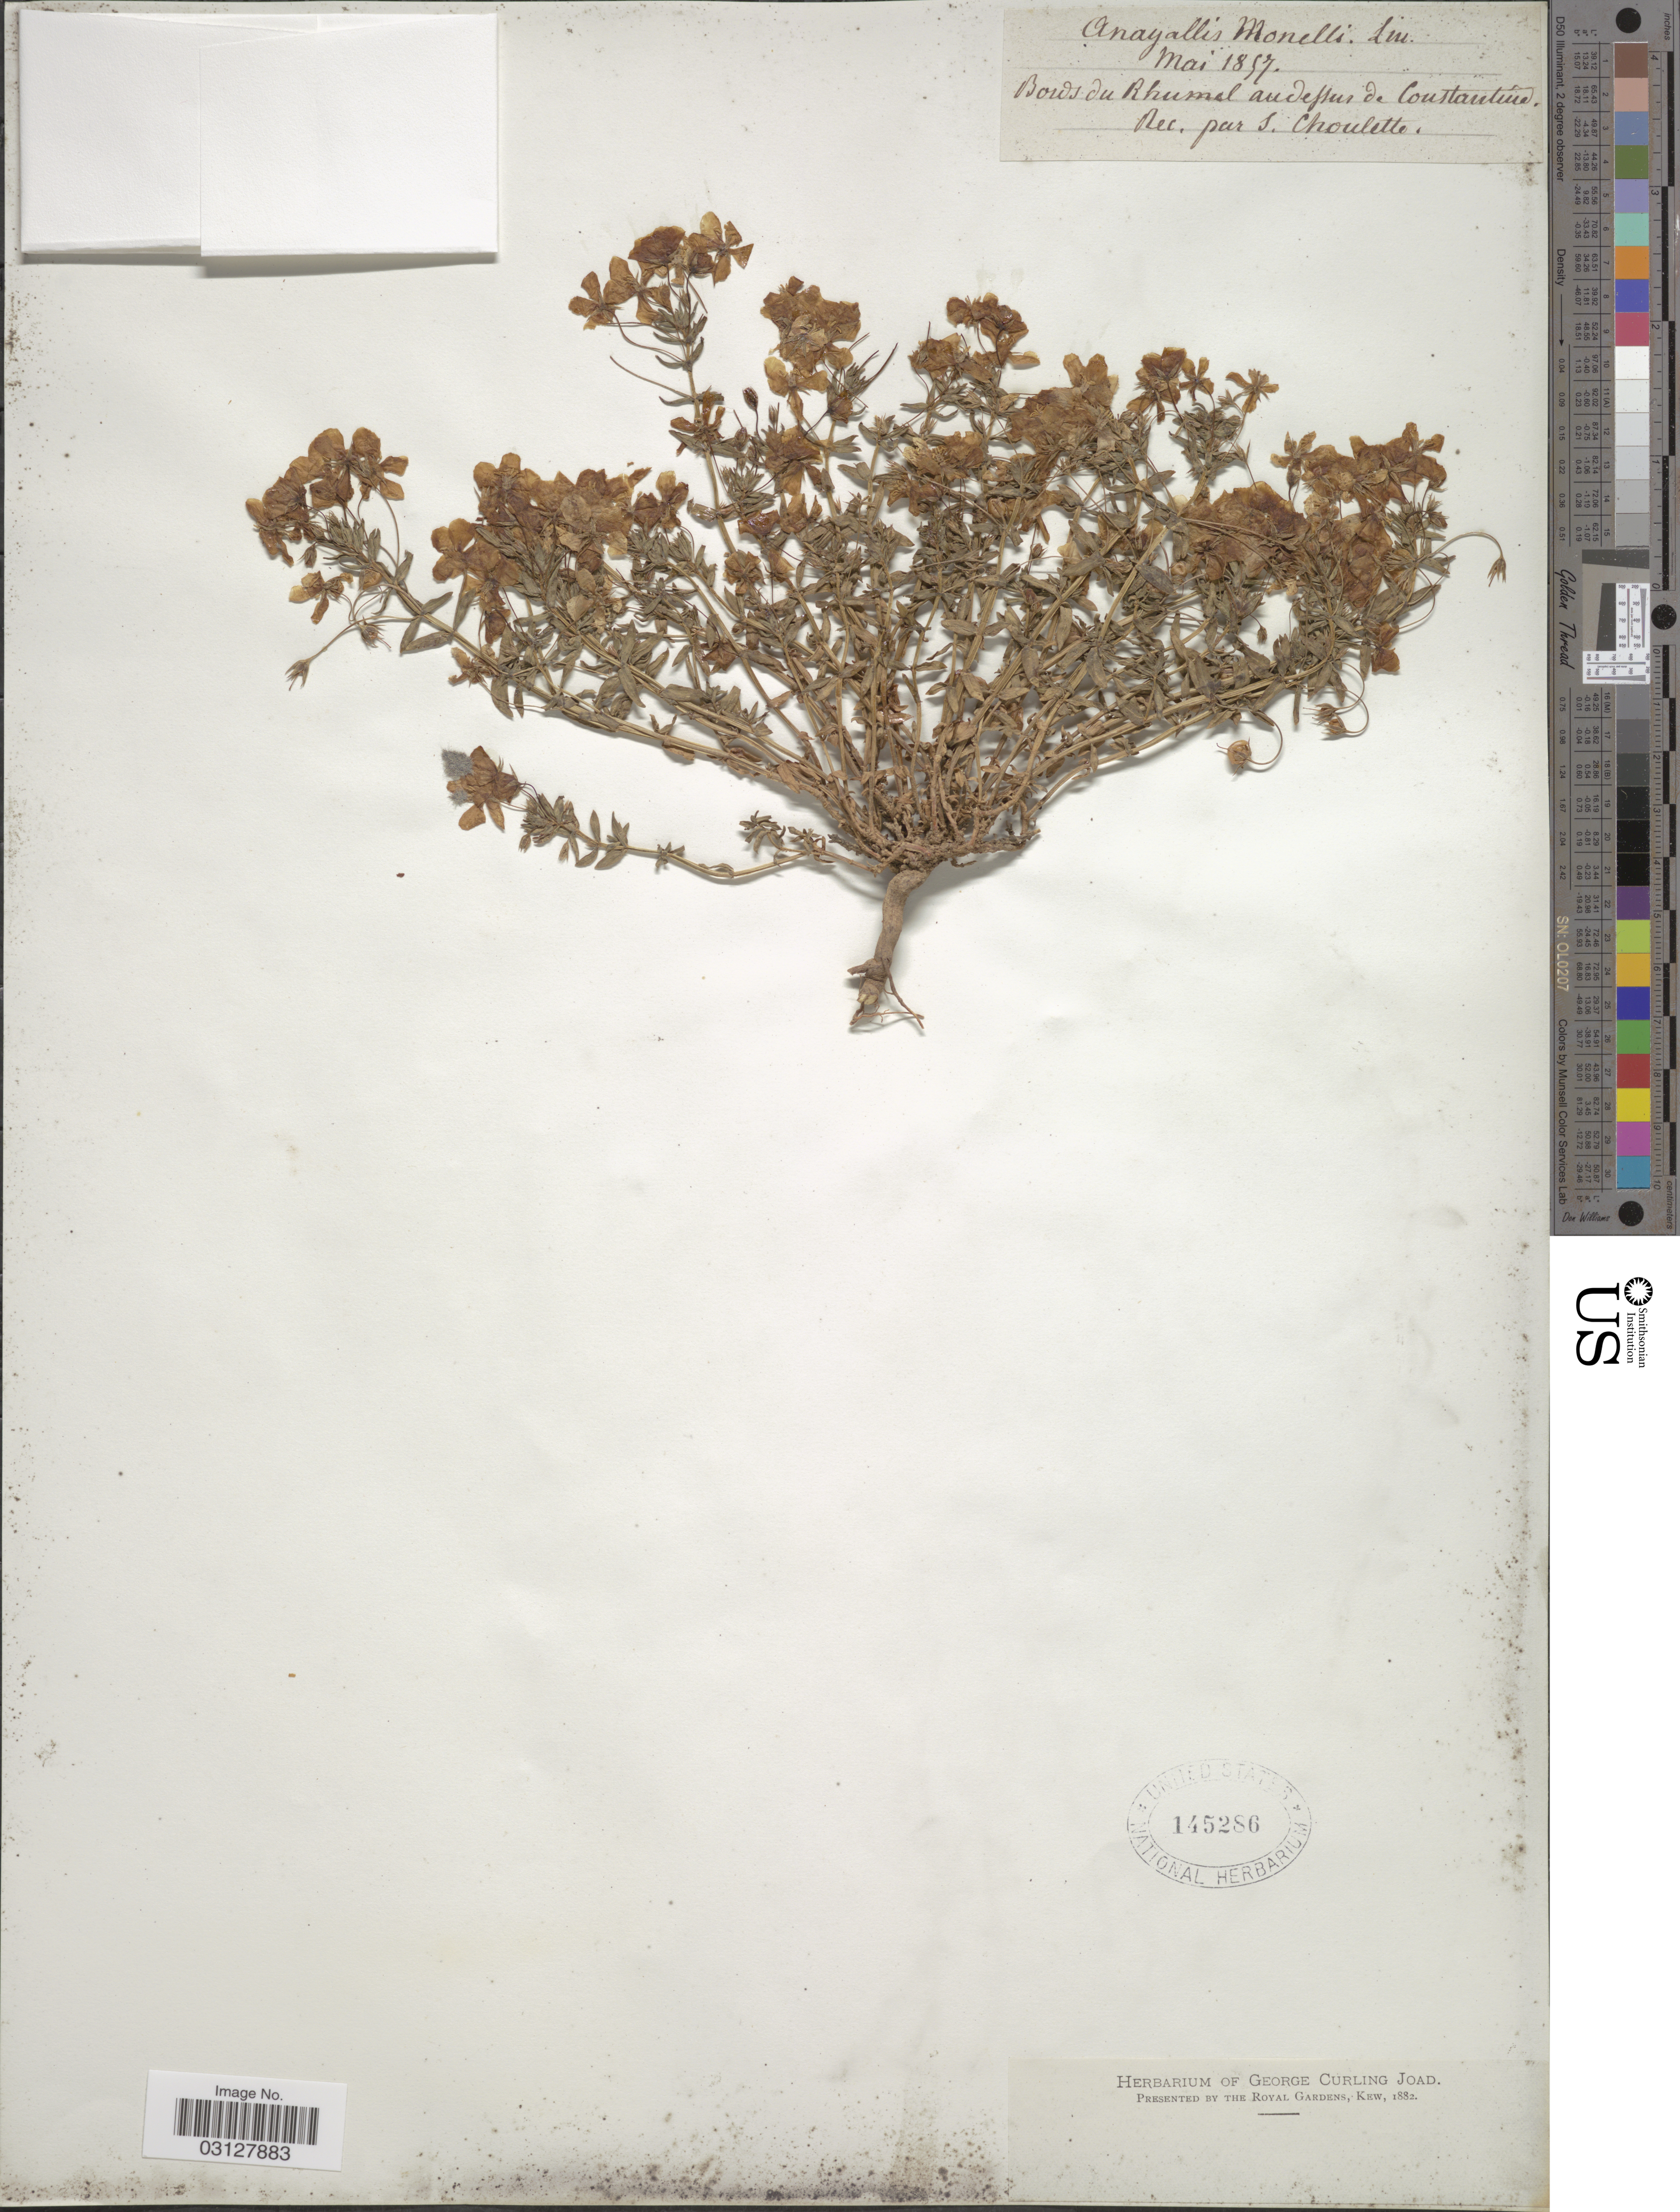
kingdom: Plantae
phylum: Tracheophyta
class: Magnoliopsida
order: Ericales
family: Primulaceae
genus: Anagallis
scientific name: Anagallis monelli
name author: L.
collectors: S. Choulette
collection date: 1857-05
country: Algeria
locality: Bords du Rhumel audessus de Constantine.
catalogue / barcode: US 145286